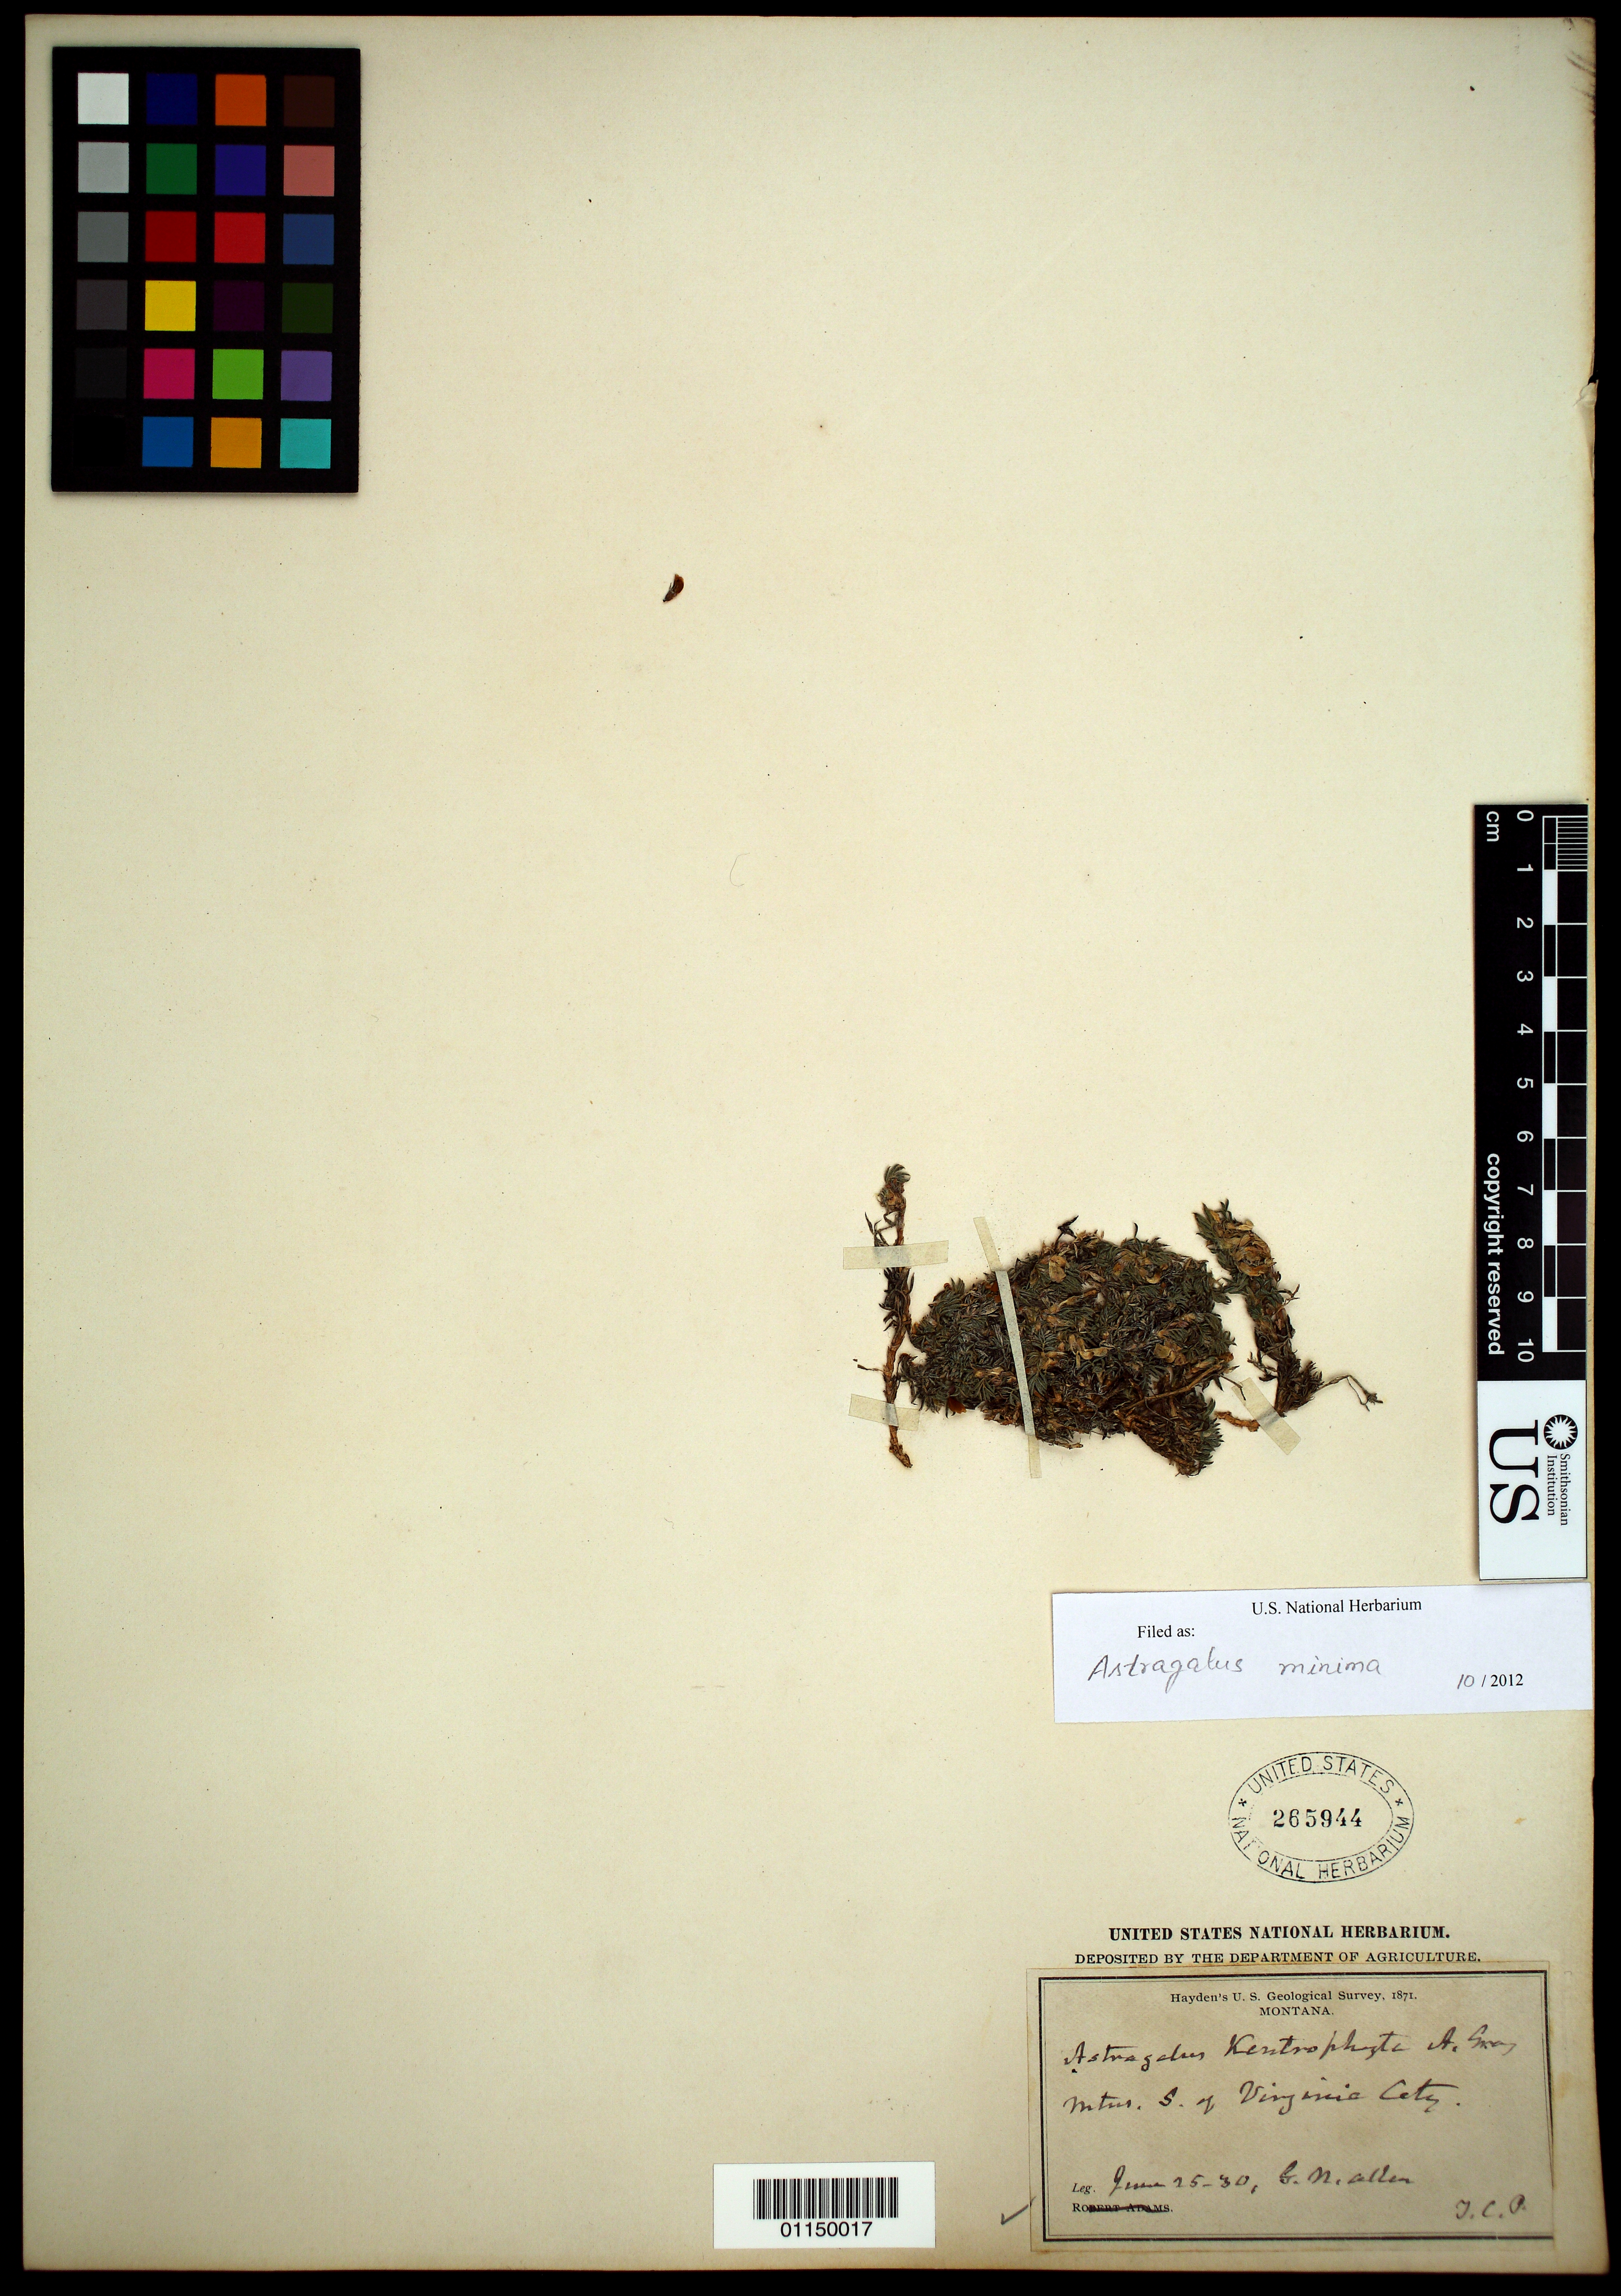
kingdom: Plantae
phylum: Tracheophyta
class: Magnoliopsida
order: Fabales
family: Fabaceae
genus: Astragalus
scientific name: Astragalus minimus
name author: Vogel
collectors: G. N. Allen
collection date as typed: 25 Jun 1871 to 30 Jun 1871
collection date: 1871-06-25/1871-06-30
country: United States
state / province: Montana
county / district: Madison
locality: Mountains S of Virginia City.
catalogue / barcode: US 265944